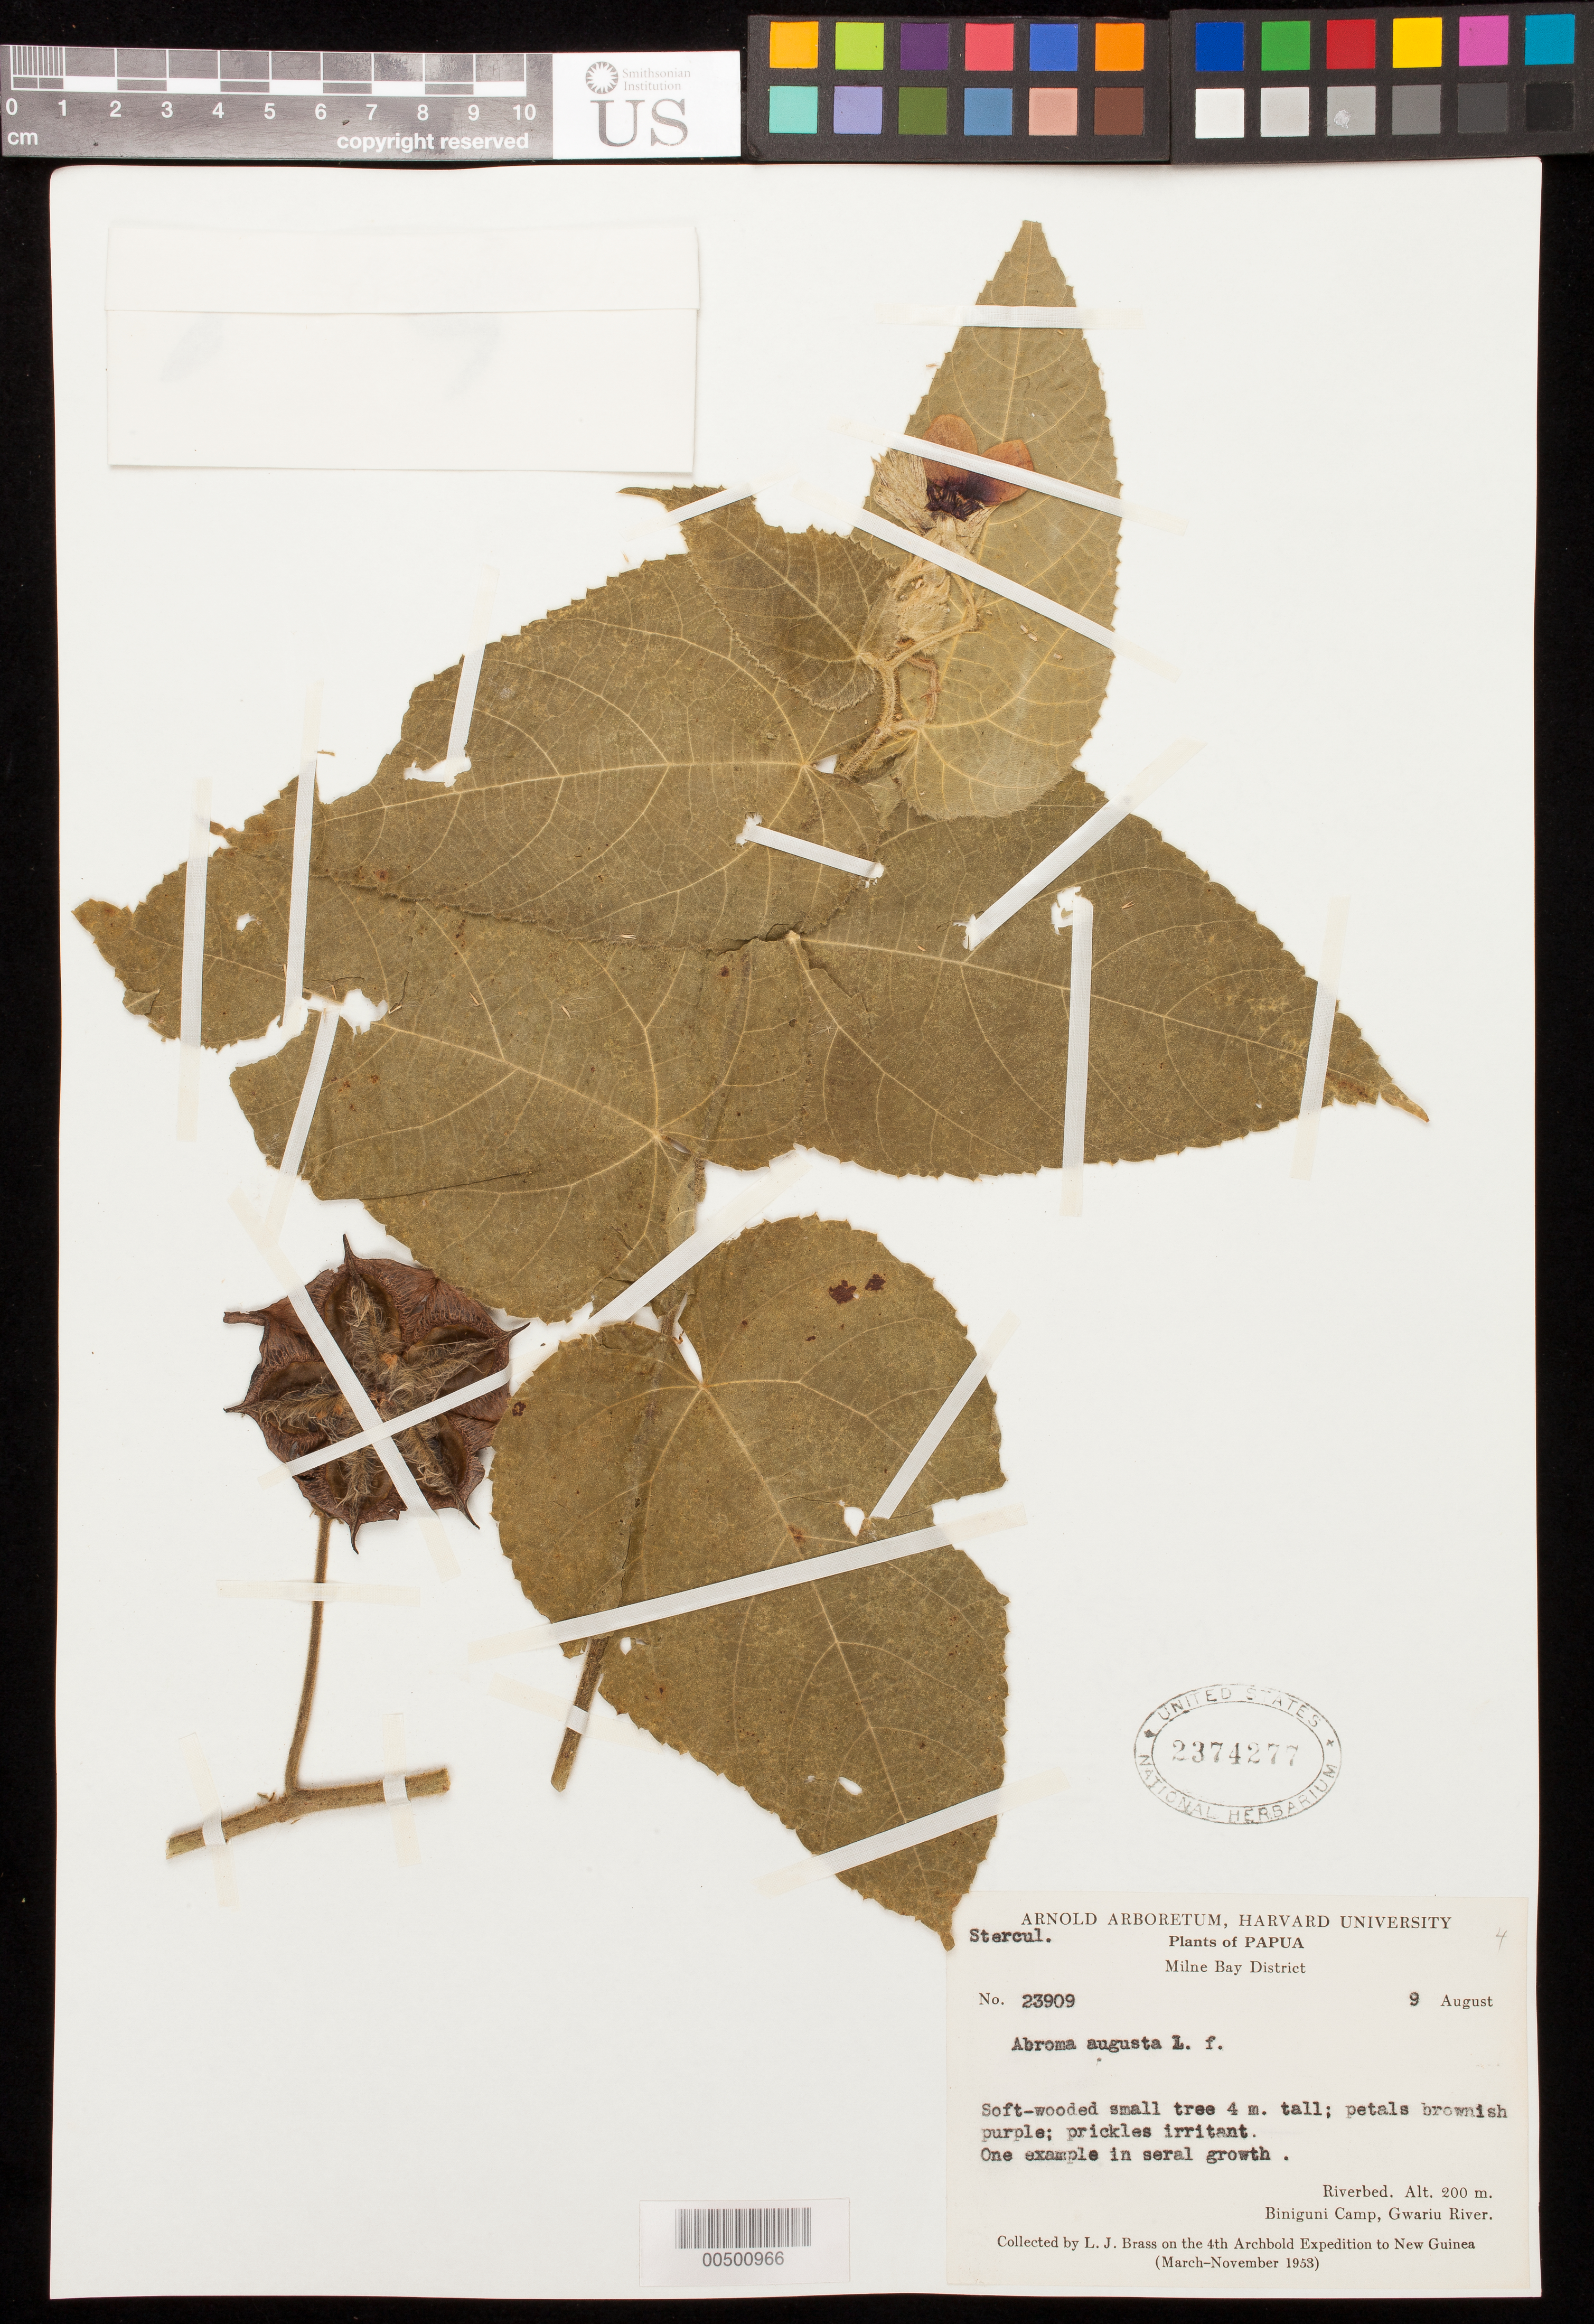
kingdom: Plantae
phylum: Tracheophyta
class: Magnoliopsida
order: Malvales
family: Malvaceae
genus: Abroma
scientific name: Abroma augusta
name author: (L.) L. f.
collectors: L. J. Brass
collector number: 23909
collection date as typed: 09 Aug 1953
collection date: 1953-08-09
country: Papua New Guinea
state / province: Milne Bay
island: New Guinea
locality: Biniguni Camp, Gwariu River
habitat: Riverbed. One example in seral growth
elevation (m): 200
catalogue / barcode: US 2374277